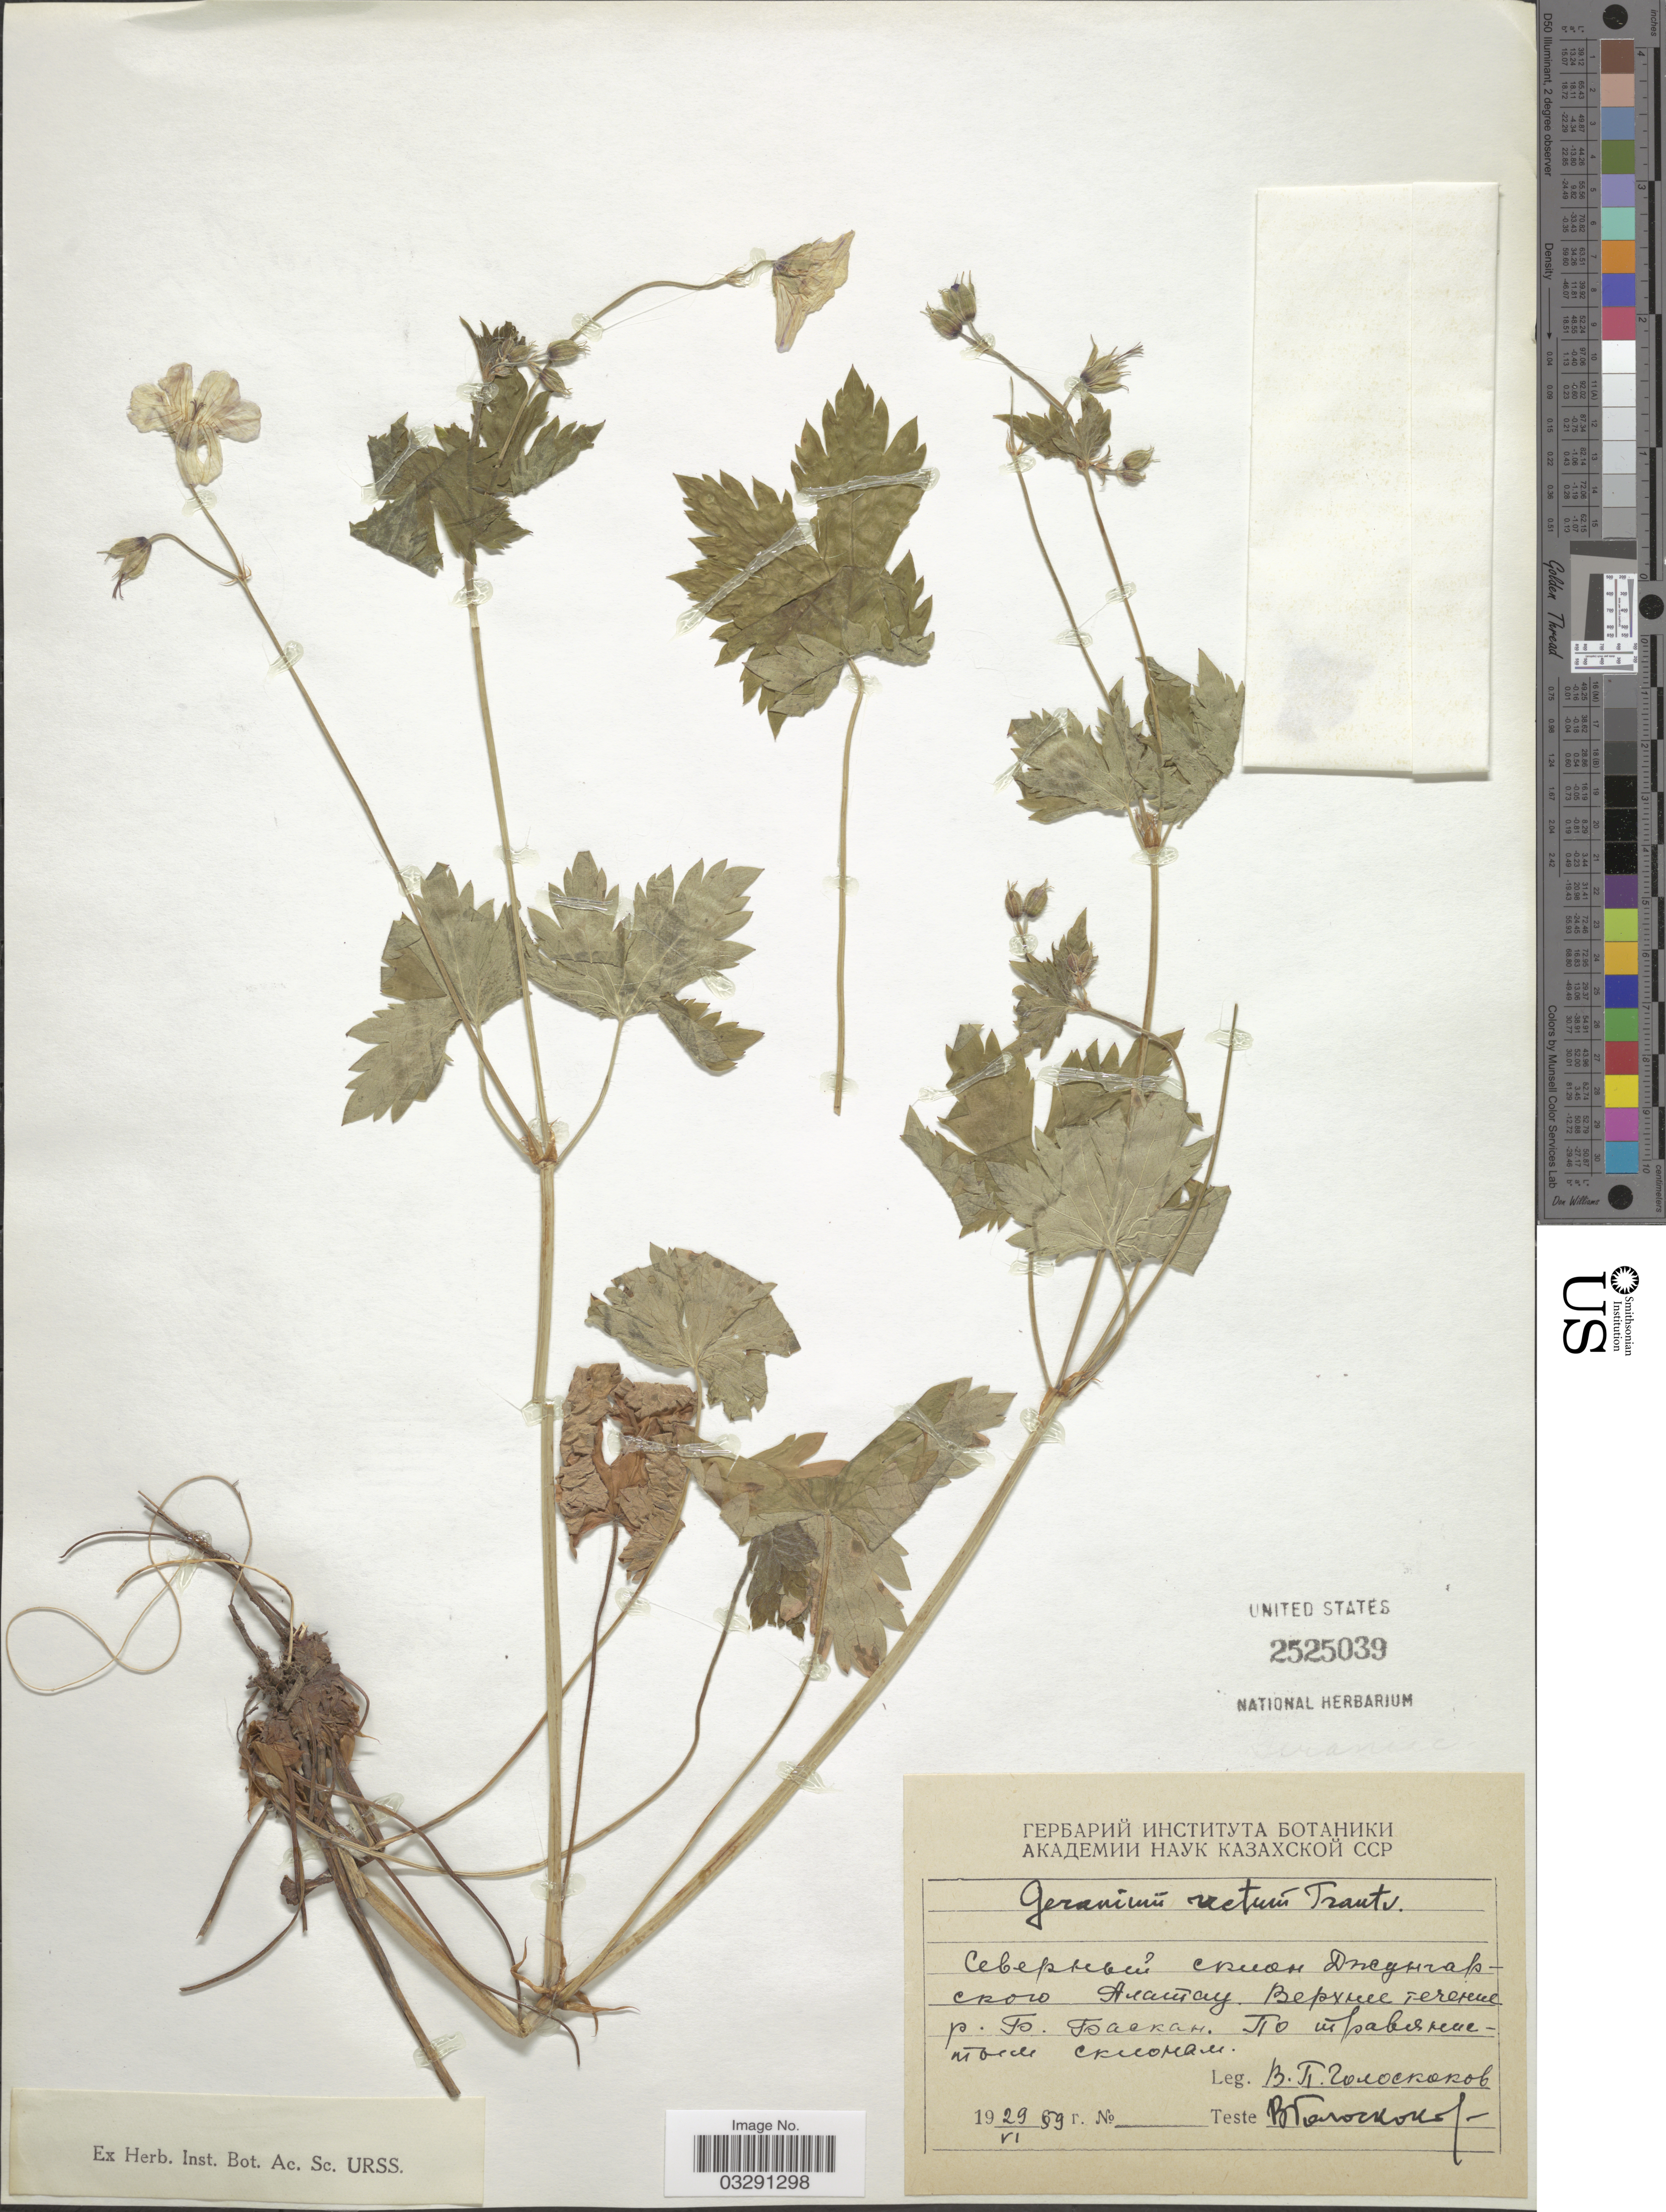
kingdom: Plantae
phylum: Tracheophyta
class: Magnoliopsida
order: Geraniales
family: Geraniaceae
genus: Geranium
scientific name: Geranium rectum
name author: Trautv.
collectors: V. P. Goloskokov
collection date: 1929-06-29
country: Kazakhstan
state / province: Almaty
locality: N slope of Dzungarian Alatau, River Bolshoy Baskan.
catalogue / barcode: US 2525039